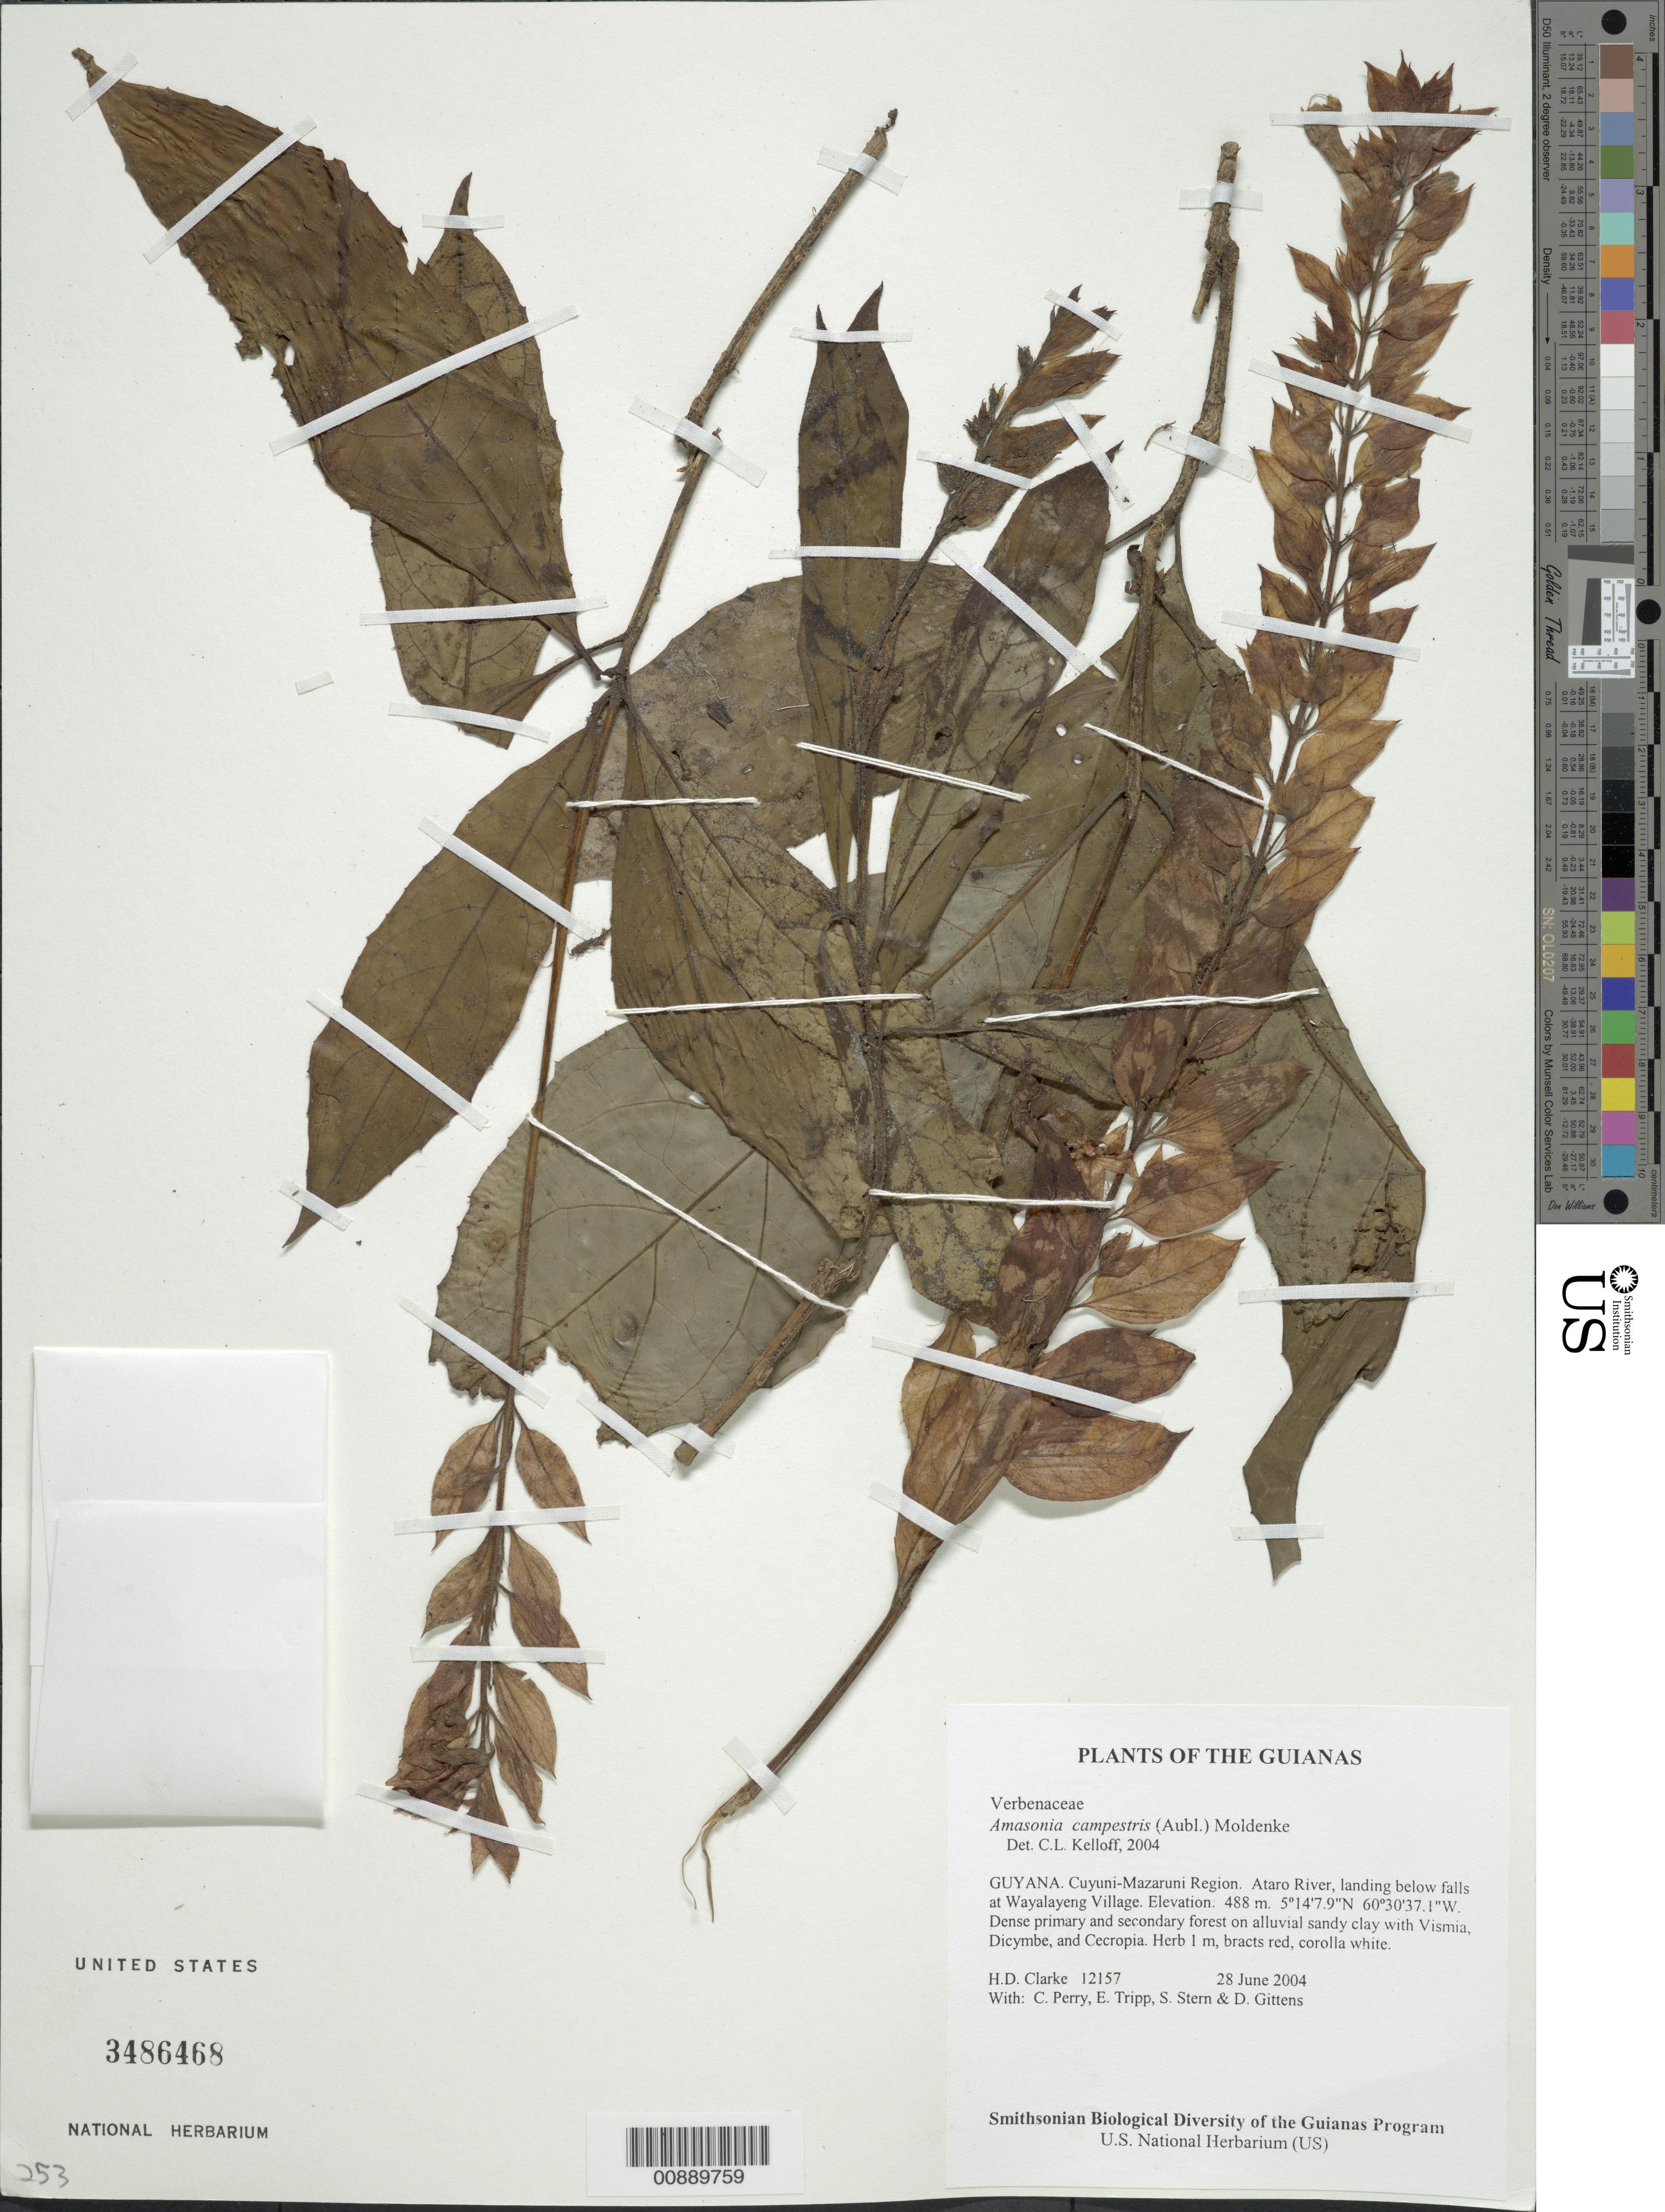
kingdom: Plantae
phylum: Tracheophyta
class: Magnoliopsida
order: Lamiales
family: Lamiaceae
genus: Amasonia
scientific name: Amasonia campestris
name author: (Aubl.) Moldenke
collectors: H. D. Clarke, C. Perry, E. Tripp, S. Stern & D. Gittens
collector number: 12157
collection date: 2004-06-28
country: Guyana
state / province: Cuyuni-Mazaruni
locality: The Guianas. Cuyuni-Mazaruni Region. Ataro River, landing below falls at Wayalayeng Village.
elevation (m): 488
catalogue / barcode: US 3486468